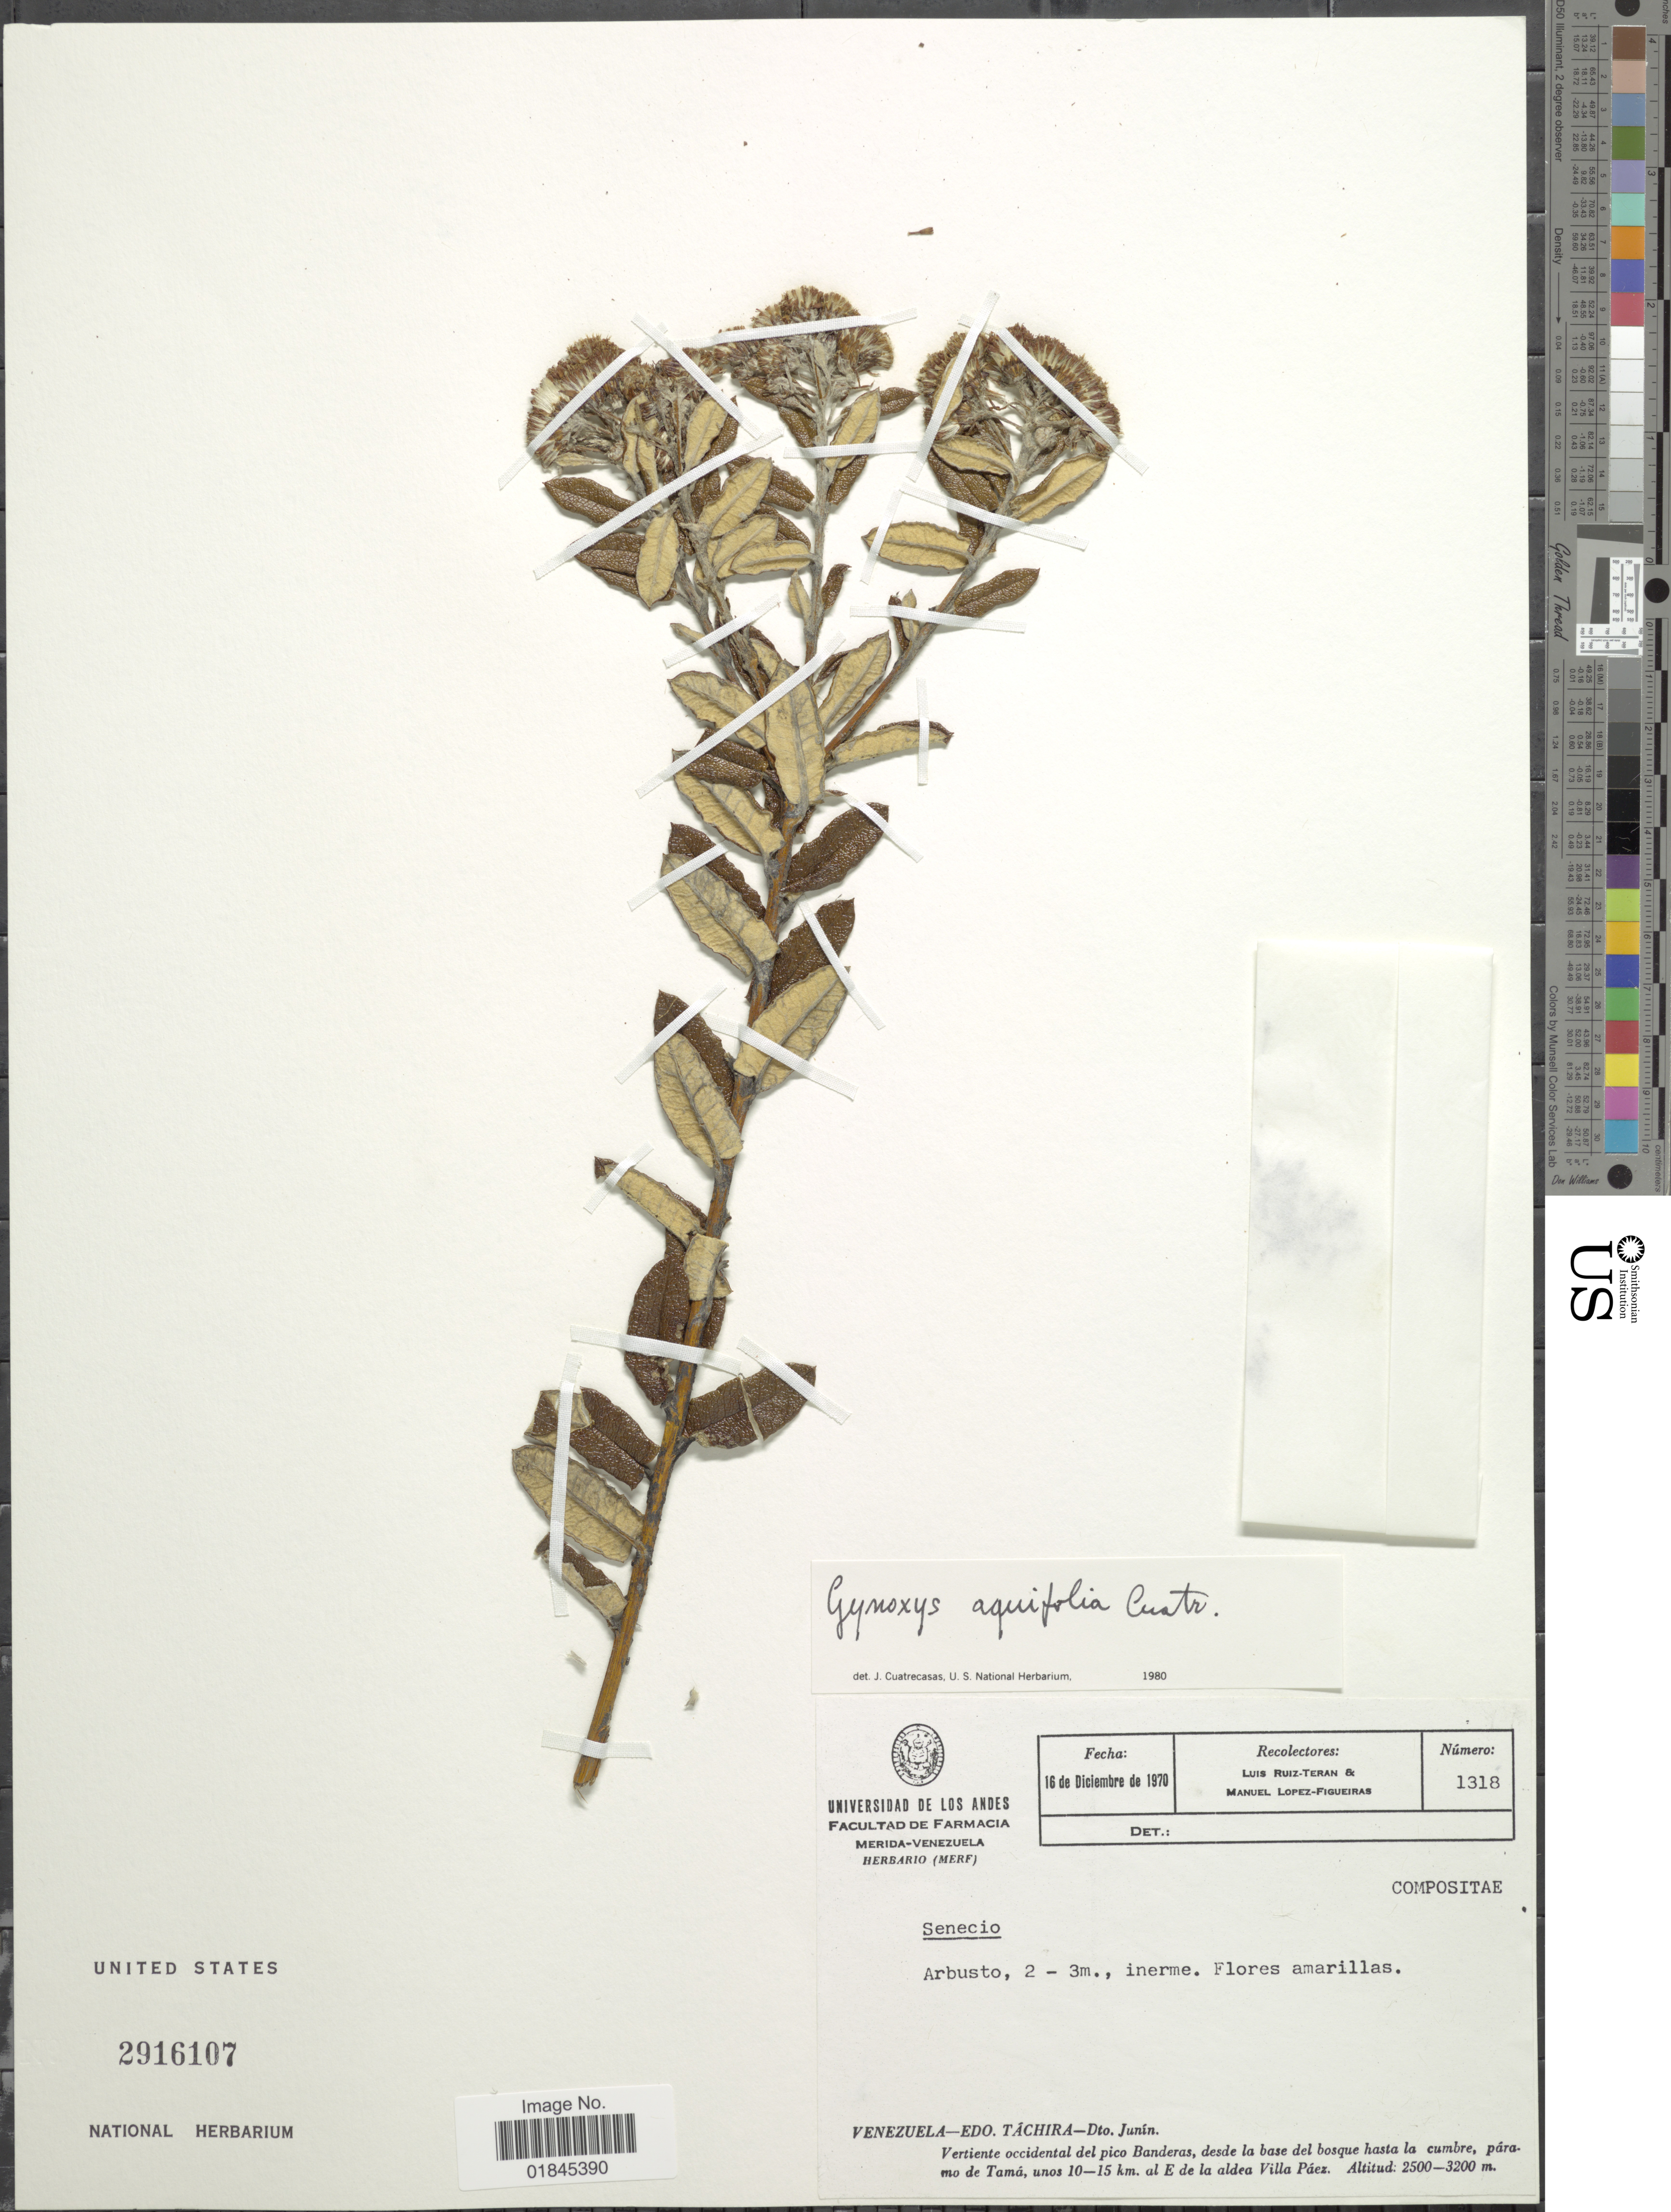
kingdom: Plantae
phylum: Tracheophyta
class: Magnoliopsida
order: Asterales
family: Asteraceae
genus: Pentacalia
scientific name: Pentacalia ilicifolia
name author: (L. f.) Cuatrec. & H. Rob.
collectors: L. E. Ruíz-Terán & M. López Figueiras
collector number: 1318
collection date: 1970-12-16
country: Venezuela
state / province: Táchira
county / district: Junín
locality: Vertiente occidental del pico Banderas, desde la base del bosque hasta la cumbre, páramo de Tamá, unos 10-15 km. al de la aldea Villa Páez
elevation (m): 2500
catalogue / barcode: US 2916107